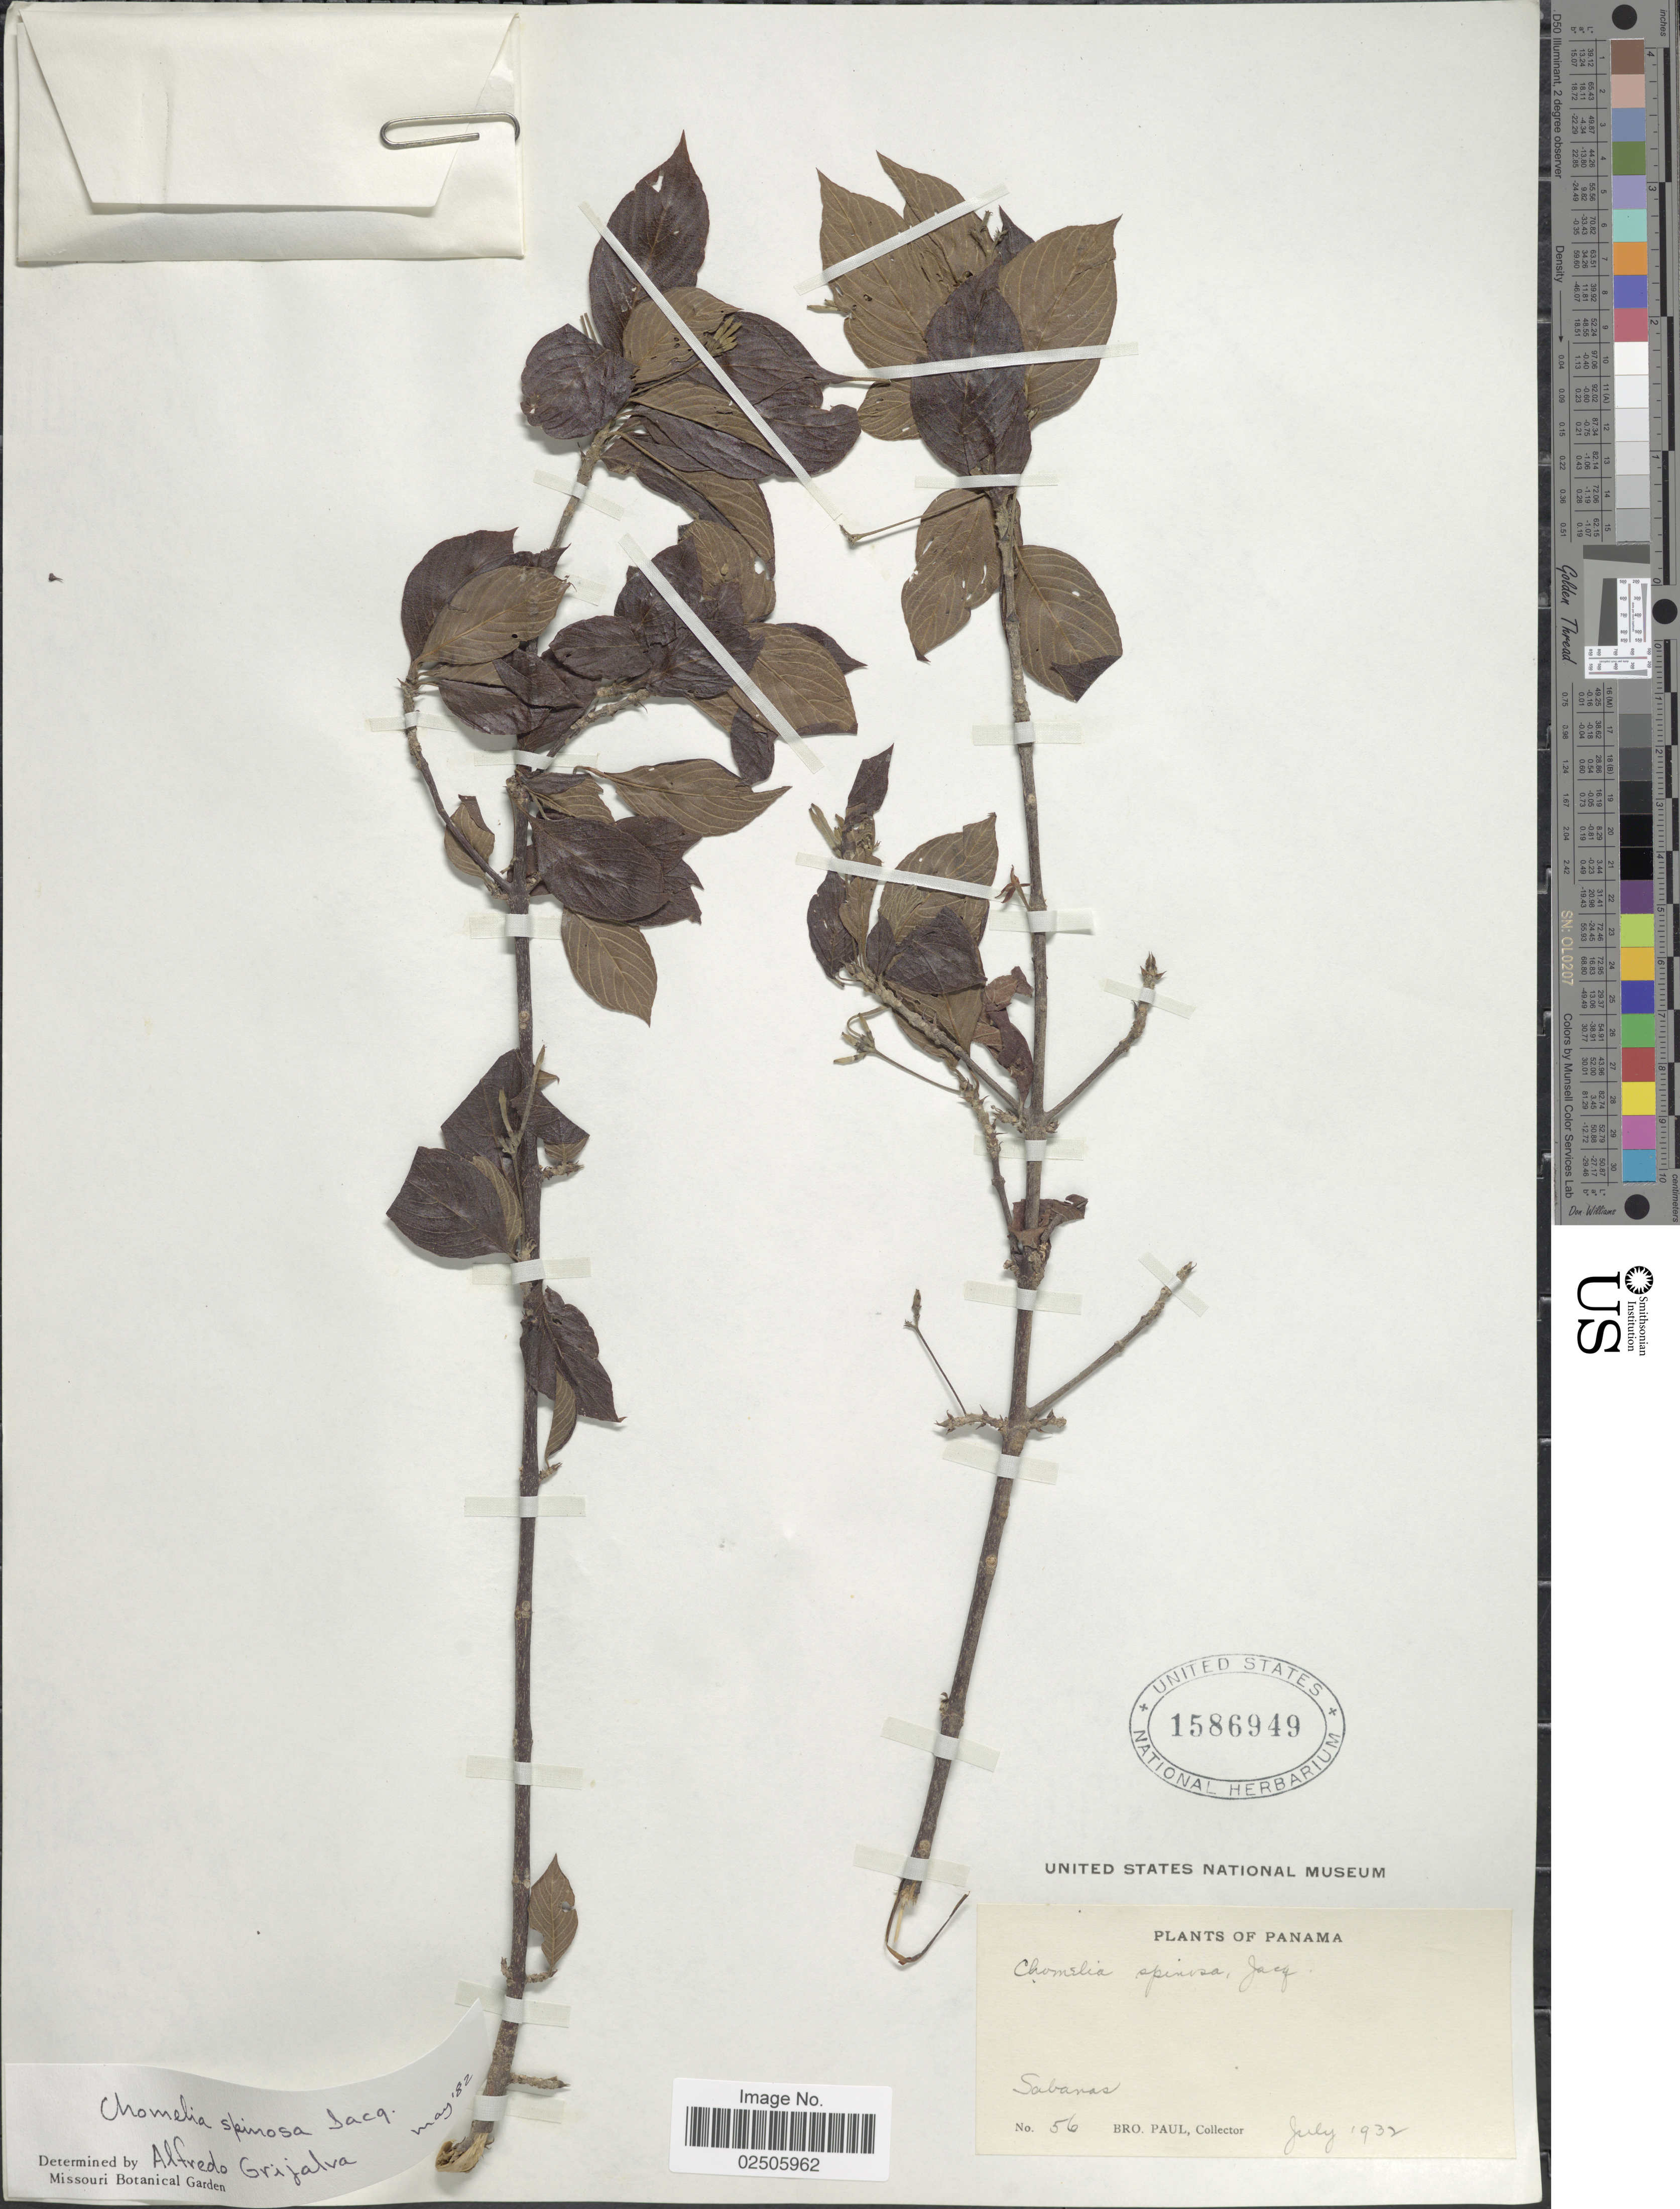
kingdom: Plantae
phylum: Tracheophyta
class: Magnoliopsida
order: Gentianales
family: Rubiaceae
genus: Chomelia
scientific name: Chomelia spinosa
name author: Jacq.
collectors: B. Paul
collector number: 56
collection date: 1932-07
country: Panama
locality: Sabanas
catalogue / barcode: US 1586949